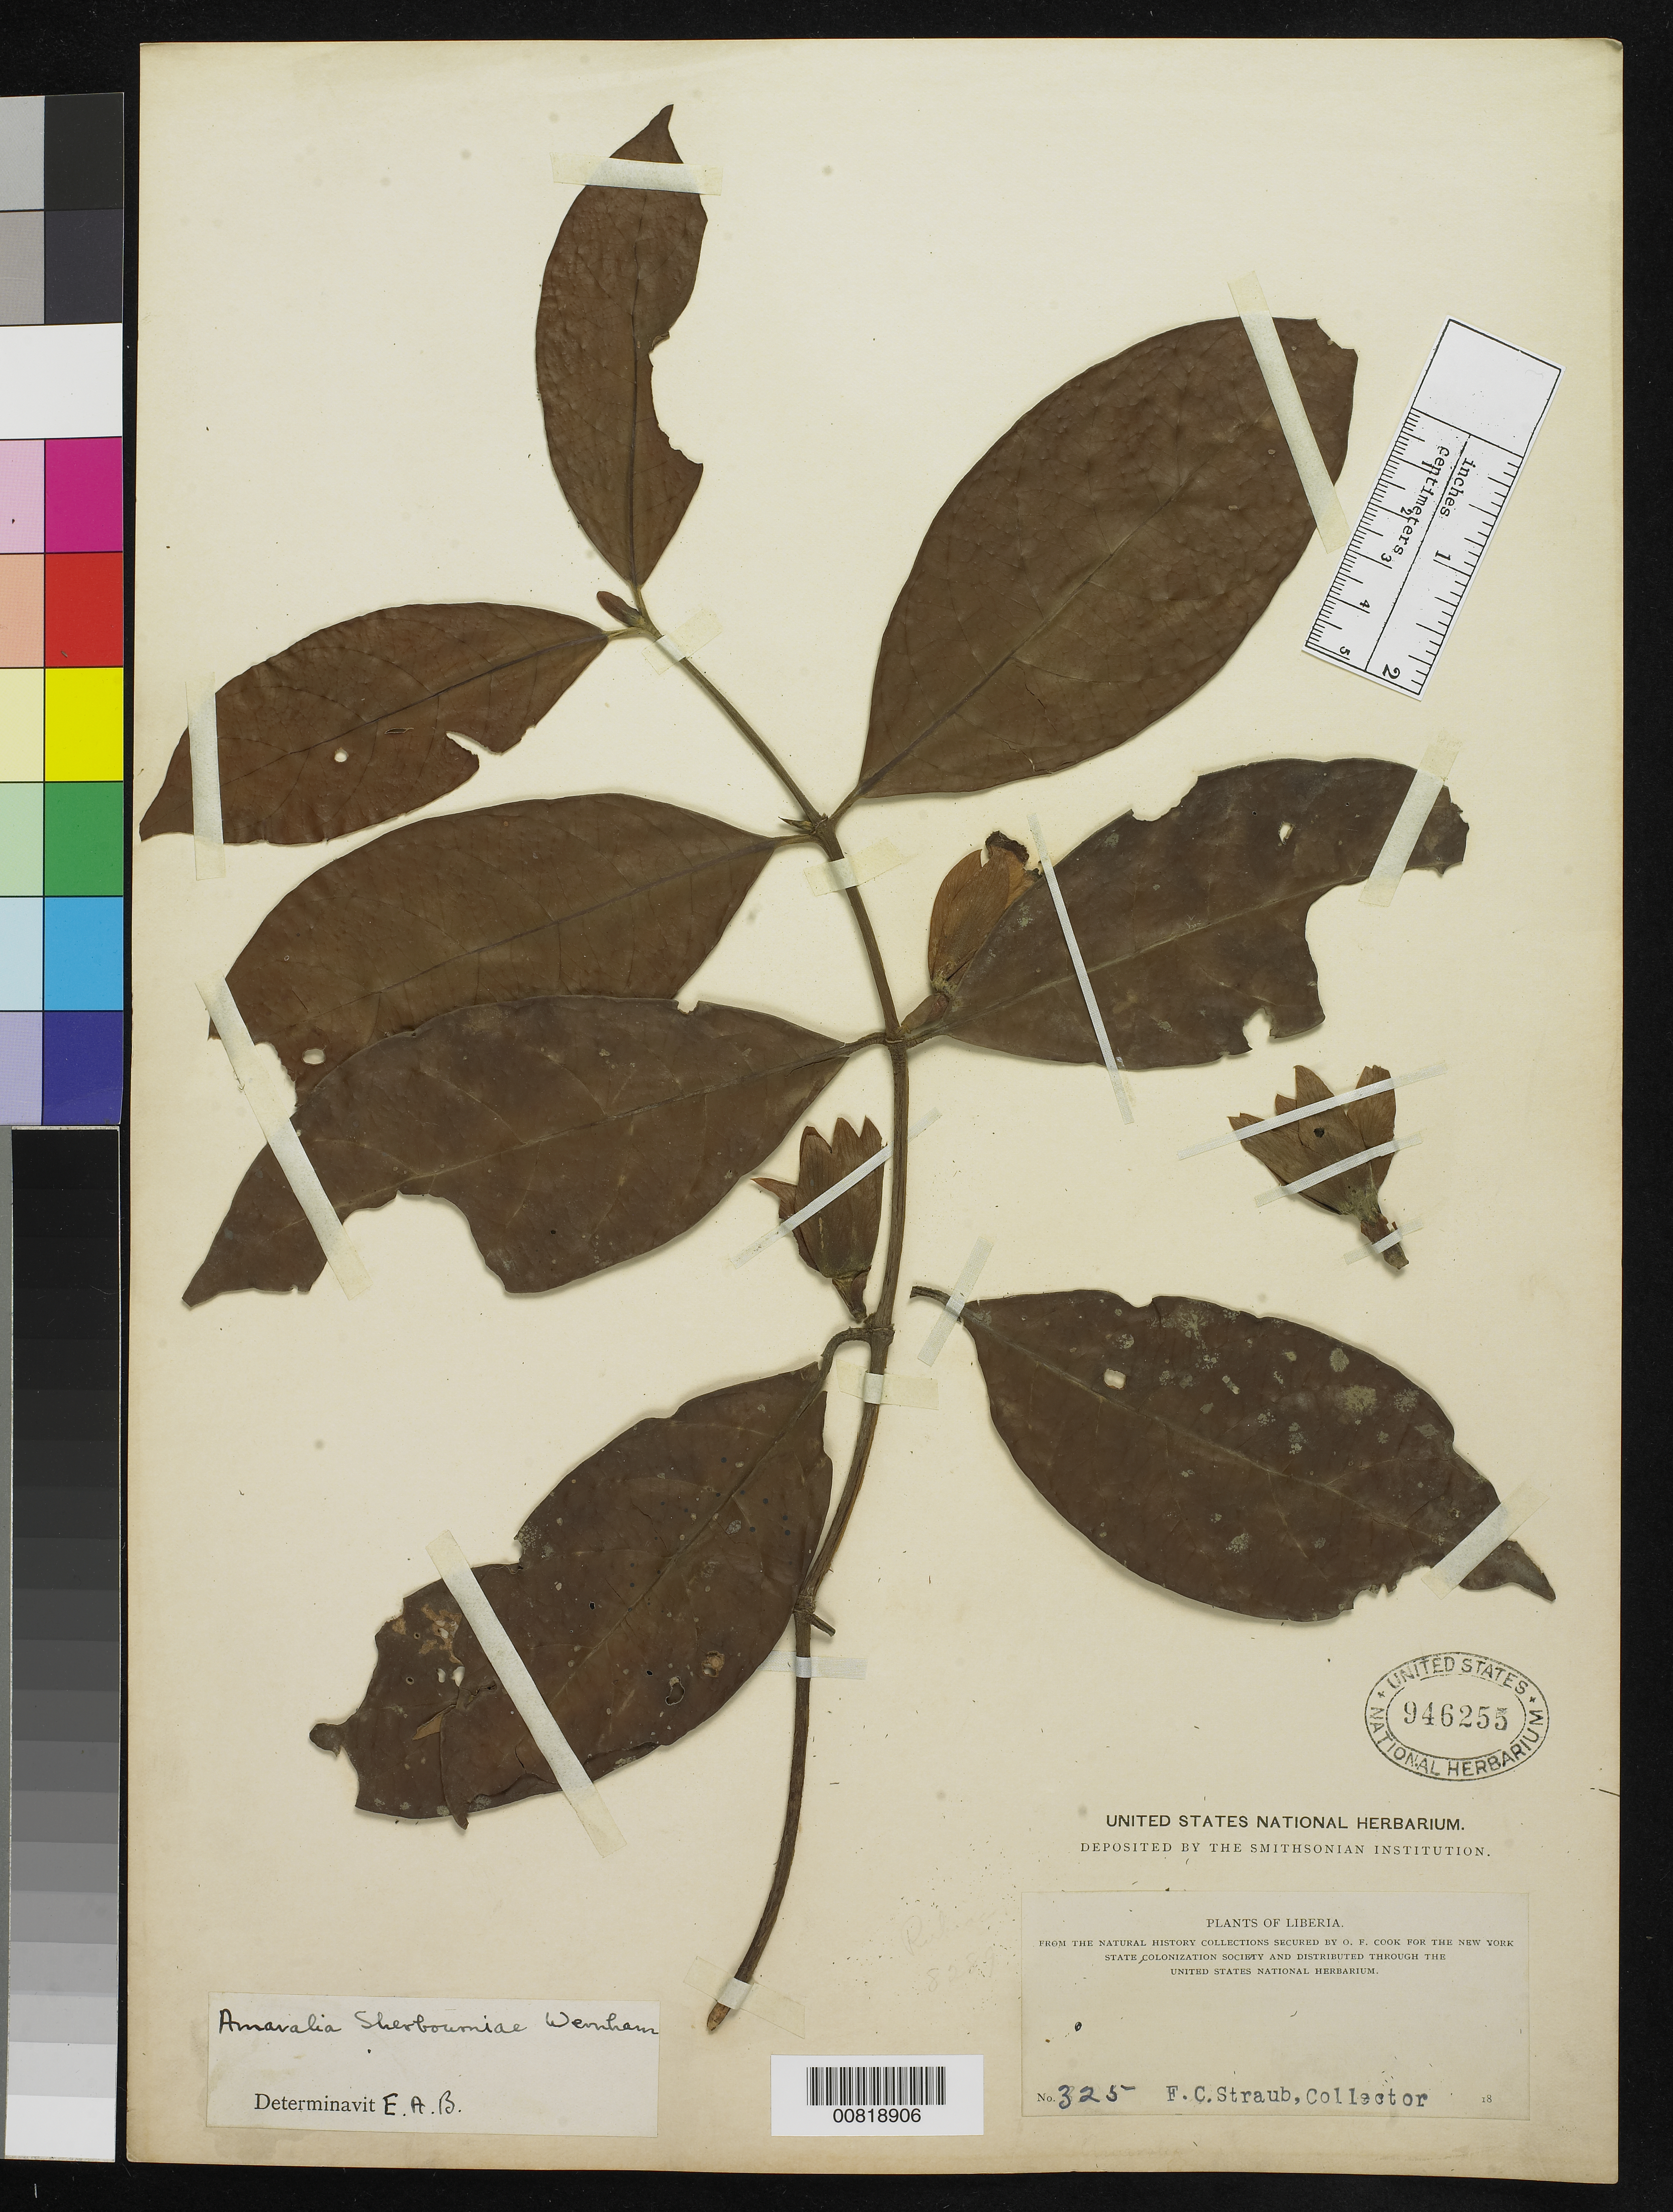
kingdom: Plantae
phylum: Tracheophyta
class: Magnoliopsida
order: Gentianales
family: Rubiaceae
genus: Amaralia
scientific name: Amaralia sherbournia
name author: (Hook.) Wernham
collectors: F. Straub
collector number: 325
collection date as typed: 18--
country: Liberia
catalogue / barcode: US 946255